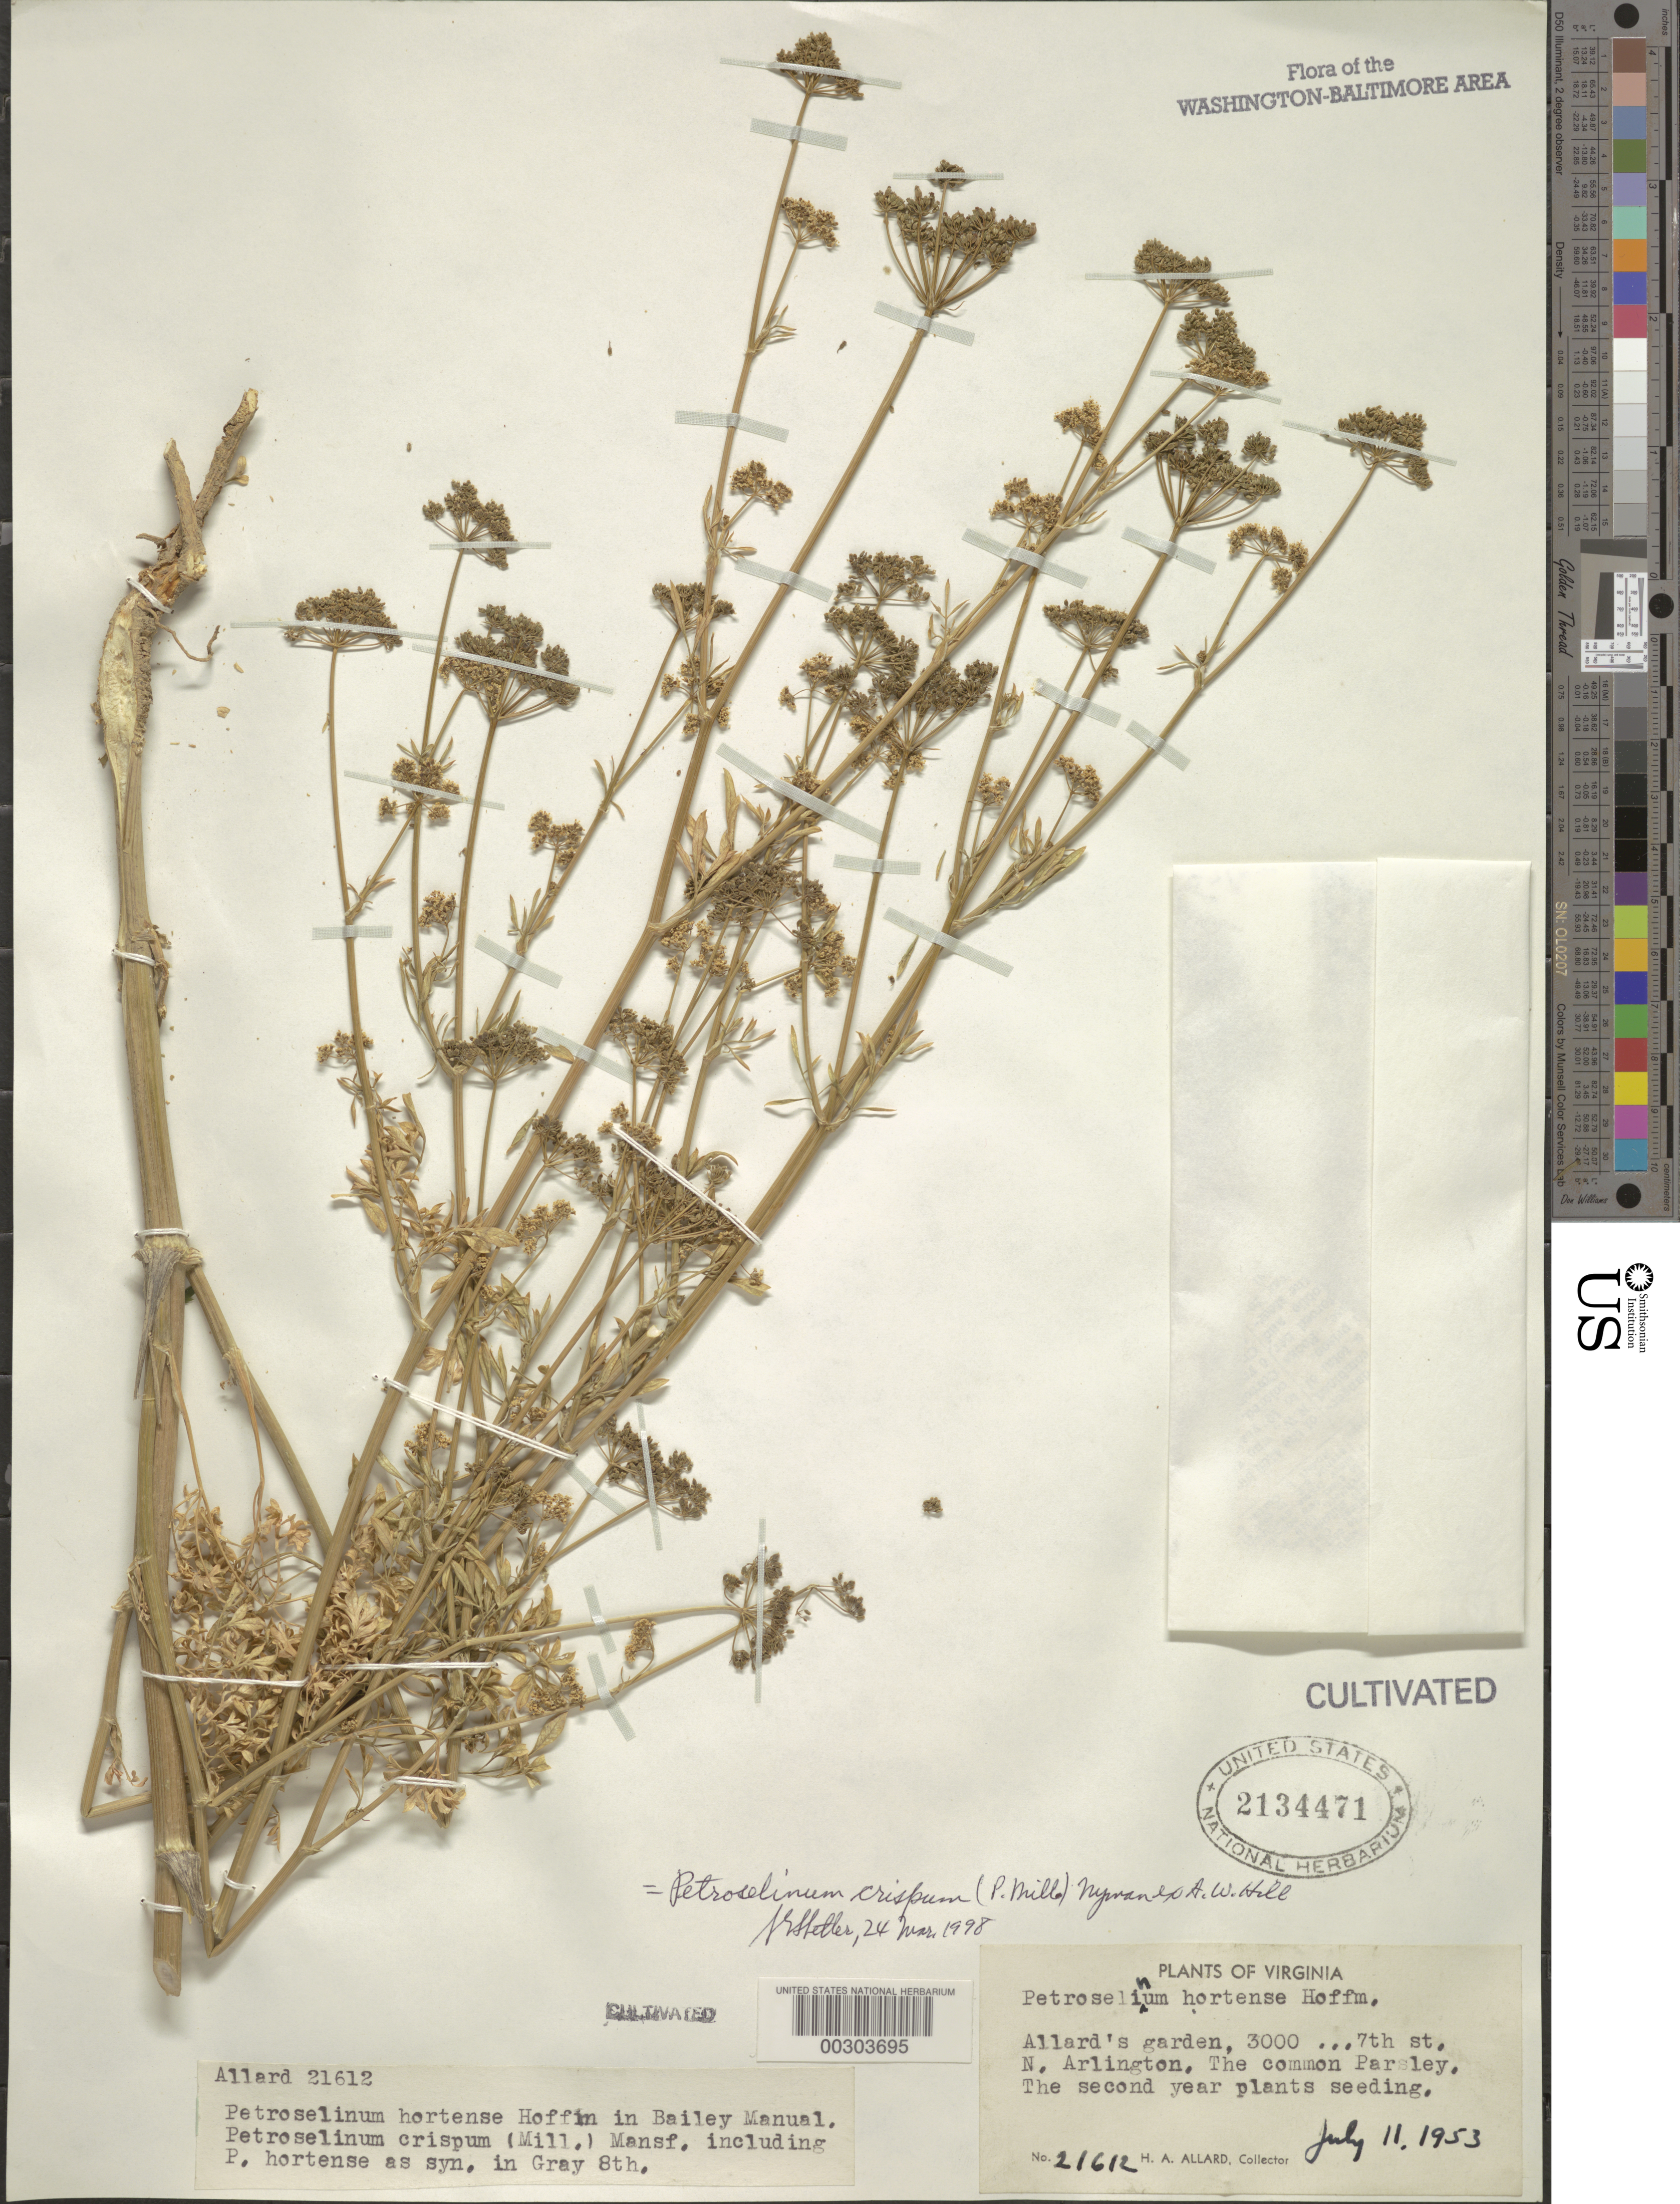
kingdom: Plantae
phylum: Tracheophyta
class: Magnoliopsida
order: Apiales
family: Apiaceae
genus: Petroselinum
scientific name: Petroselinum crispum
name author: (Mill.) Fuss.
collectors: H. A. Allard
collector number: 21612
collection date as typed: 11 Jul 1953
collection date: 1953-07-11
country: United States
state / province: Virginia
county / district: Arlington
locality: Arlington, 3000 7th St N, Allard's garden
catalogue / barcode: US 2134471